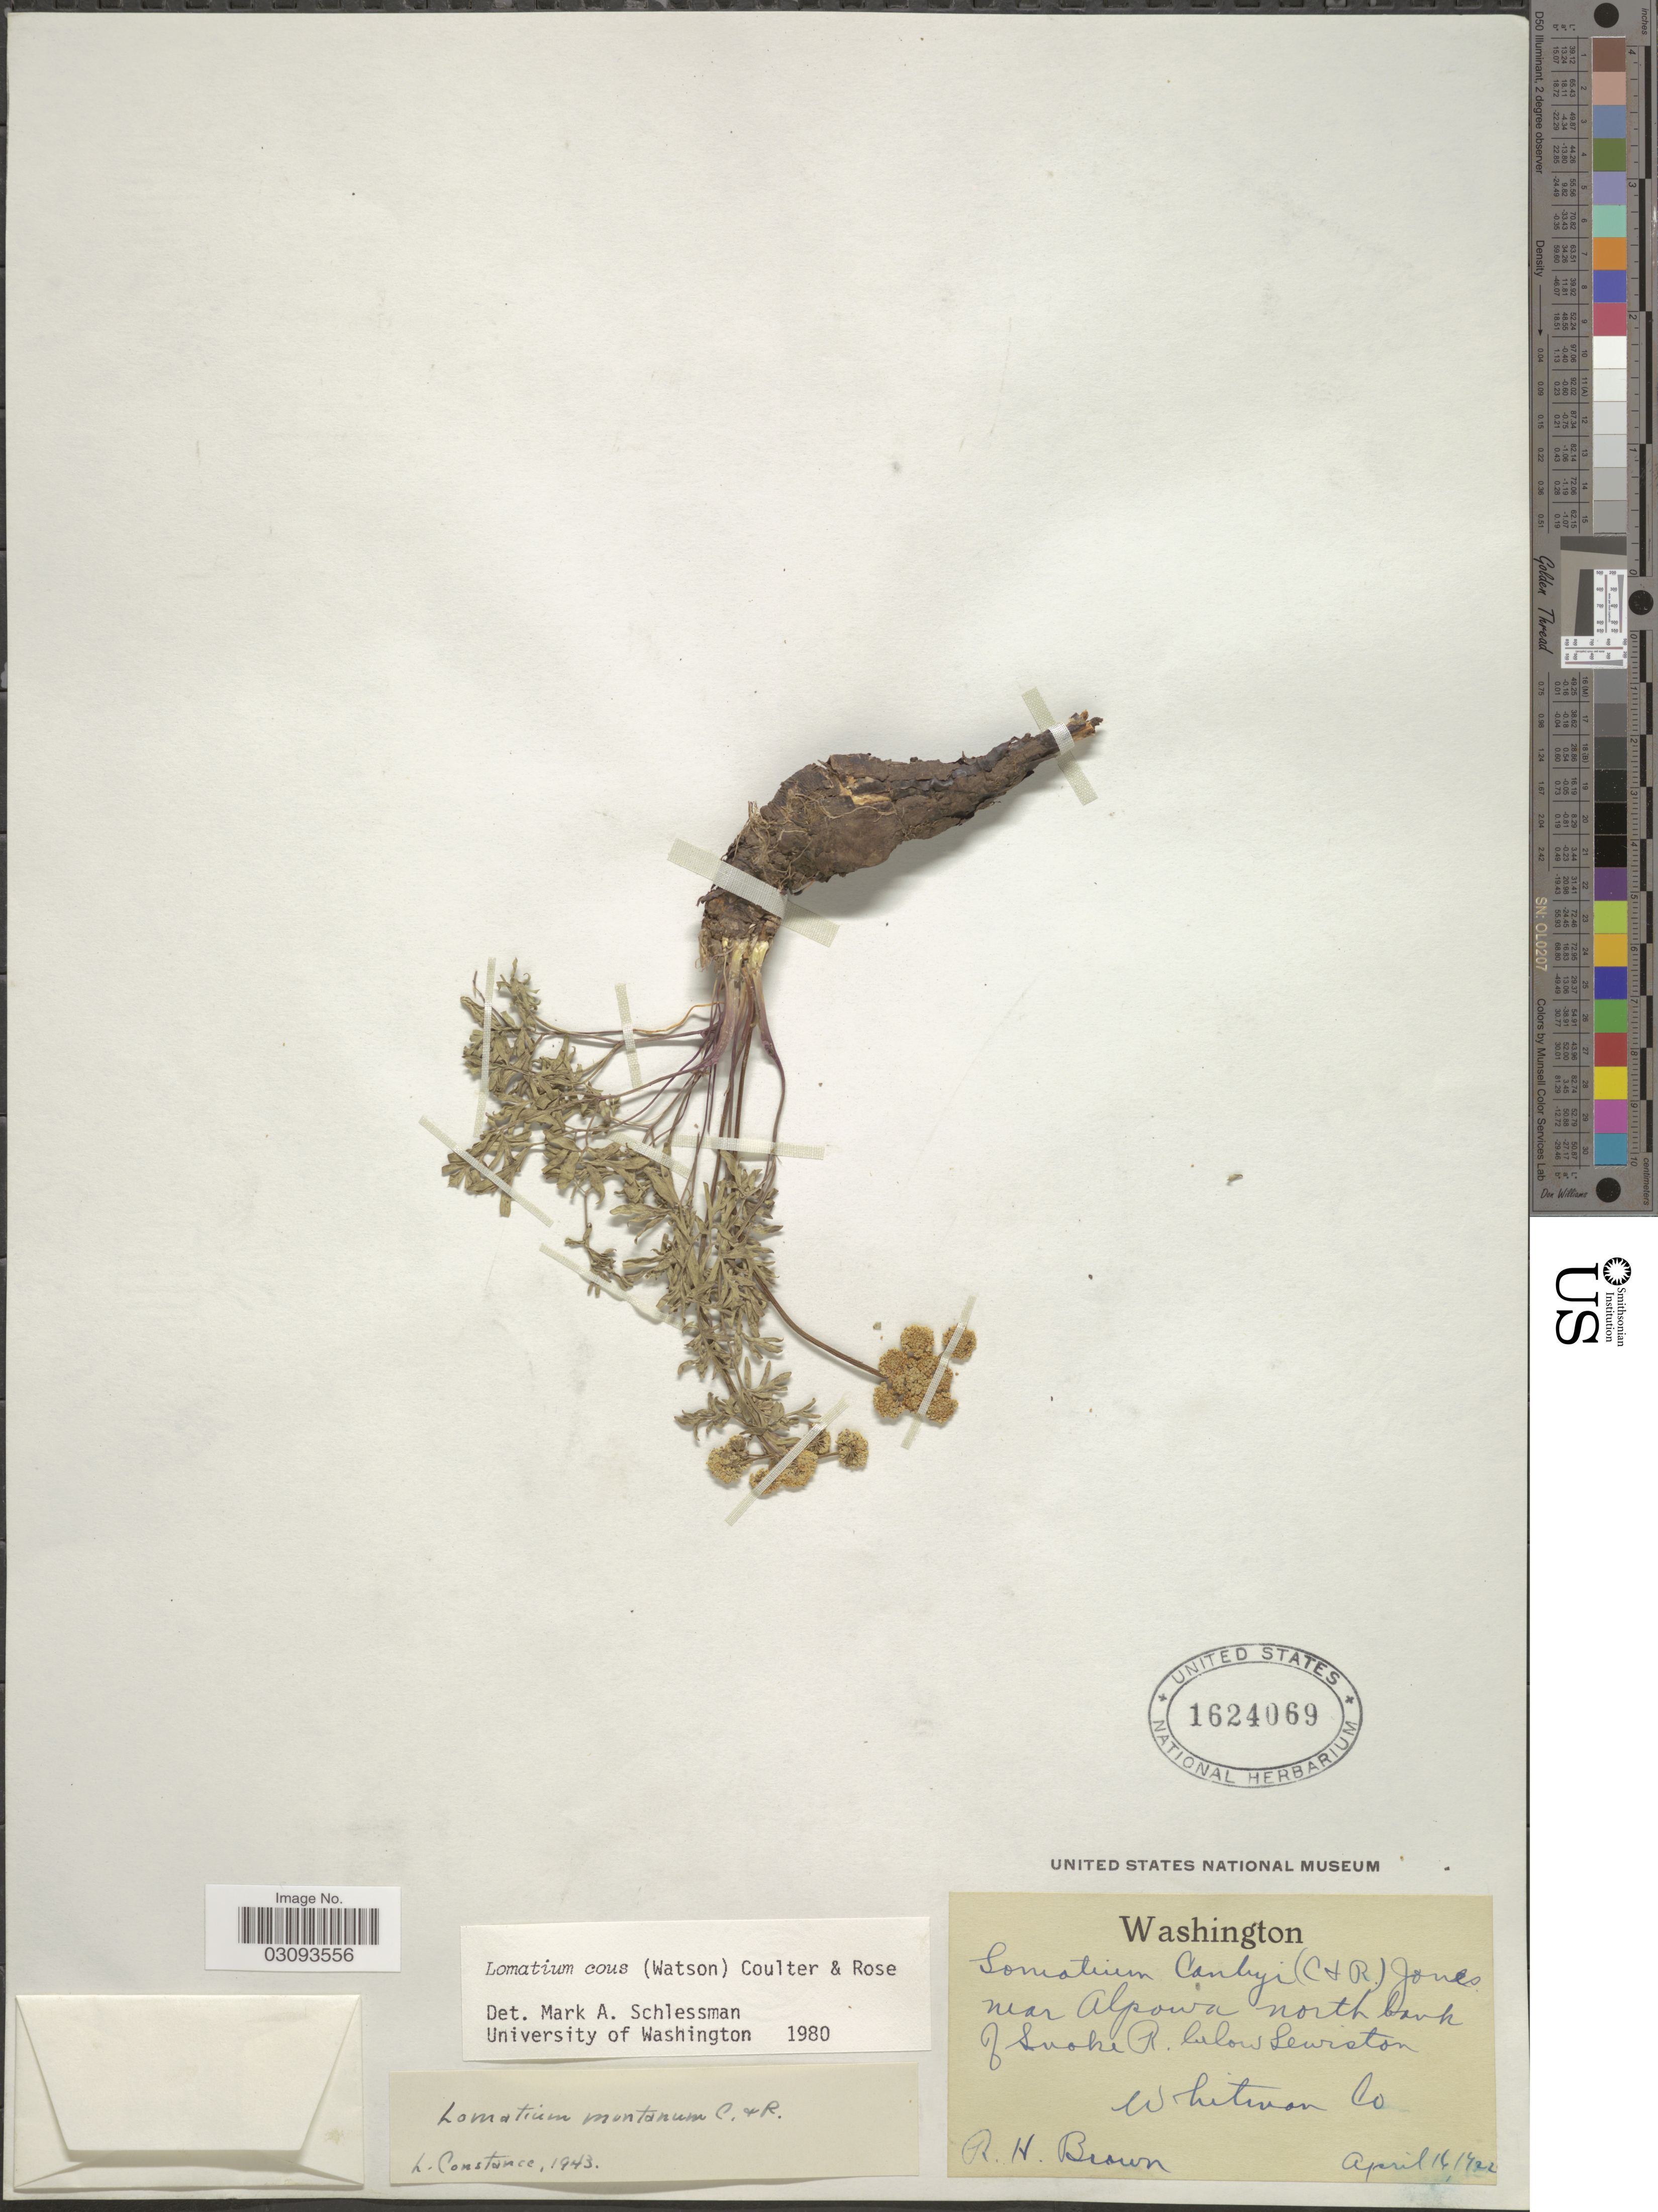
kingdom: Plantae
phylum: Tracheophyta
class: Magnoliopsida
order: Apiales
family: Apiaceae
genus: Lomatium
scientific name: Lomatium cous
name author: (S. Watson) J.M. Coult. & Rose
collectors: R. Brown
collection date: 1922-04-19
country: United States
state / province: Washington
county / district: Whitman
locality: Near Alpowa north bank of the Snake R. below Lewiston. Whitman Co.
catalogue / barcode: US 1624069